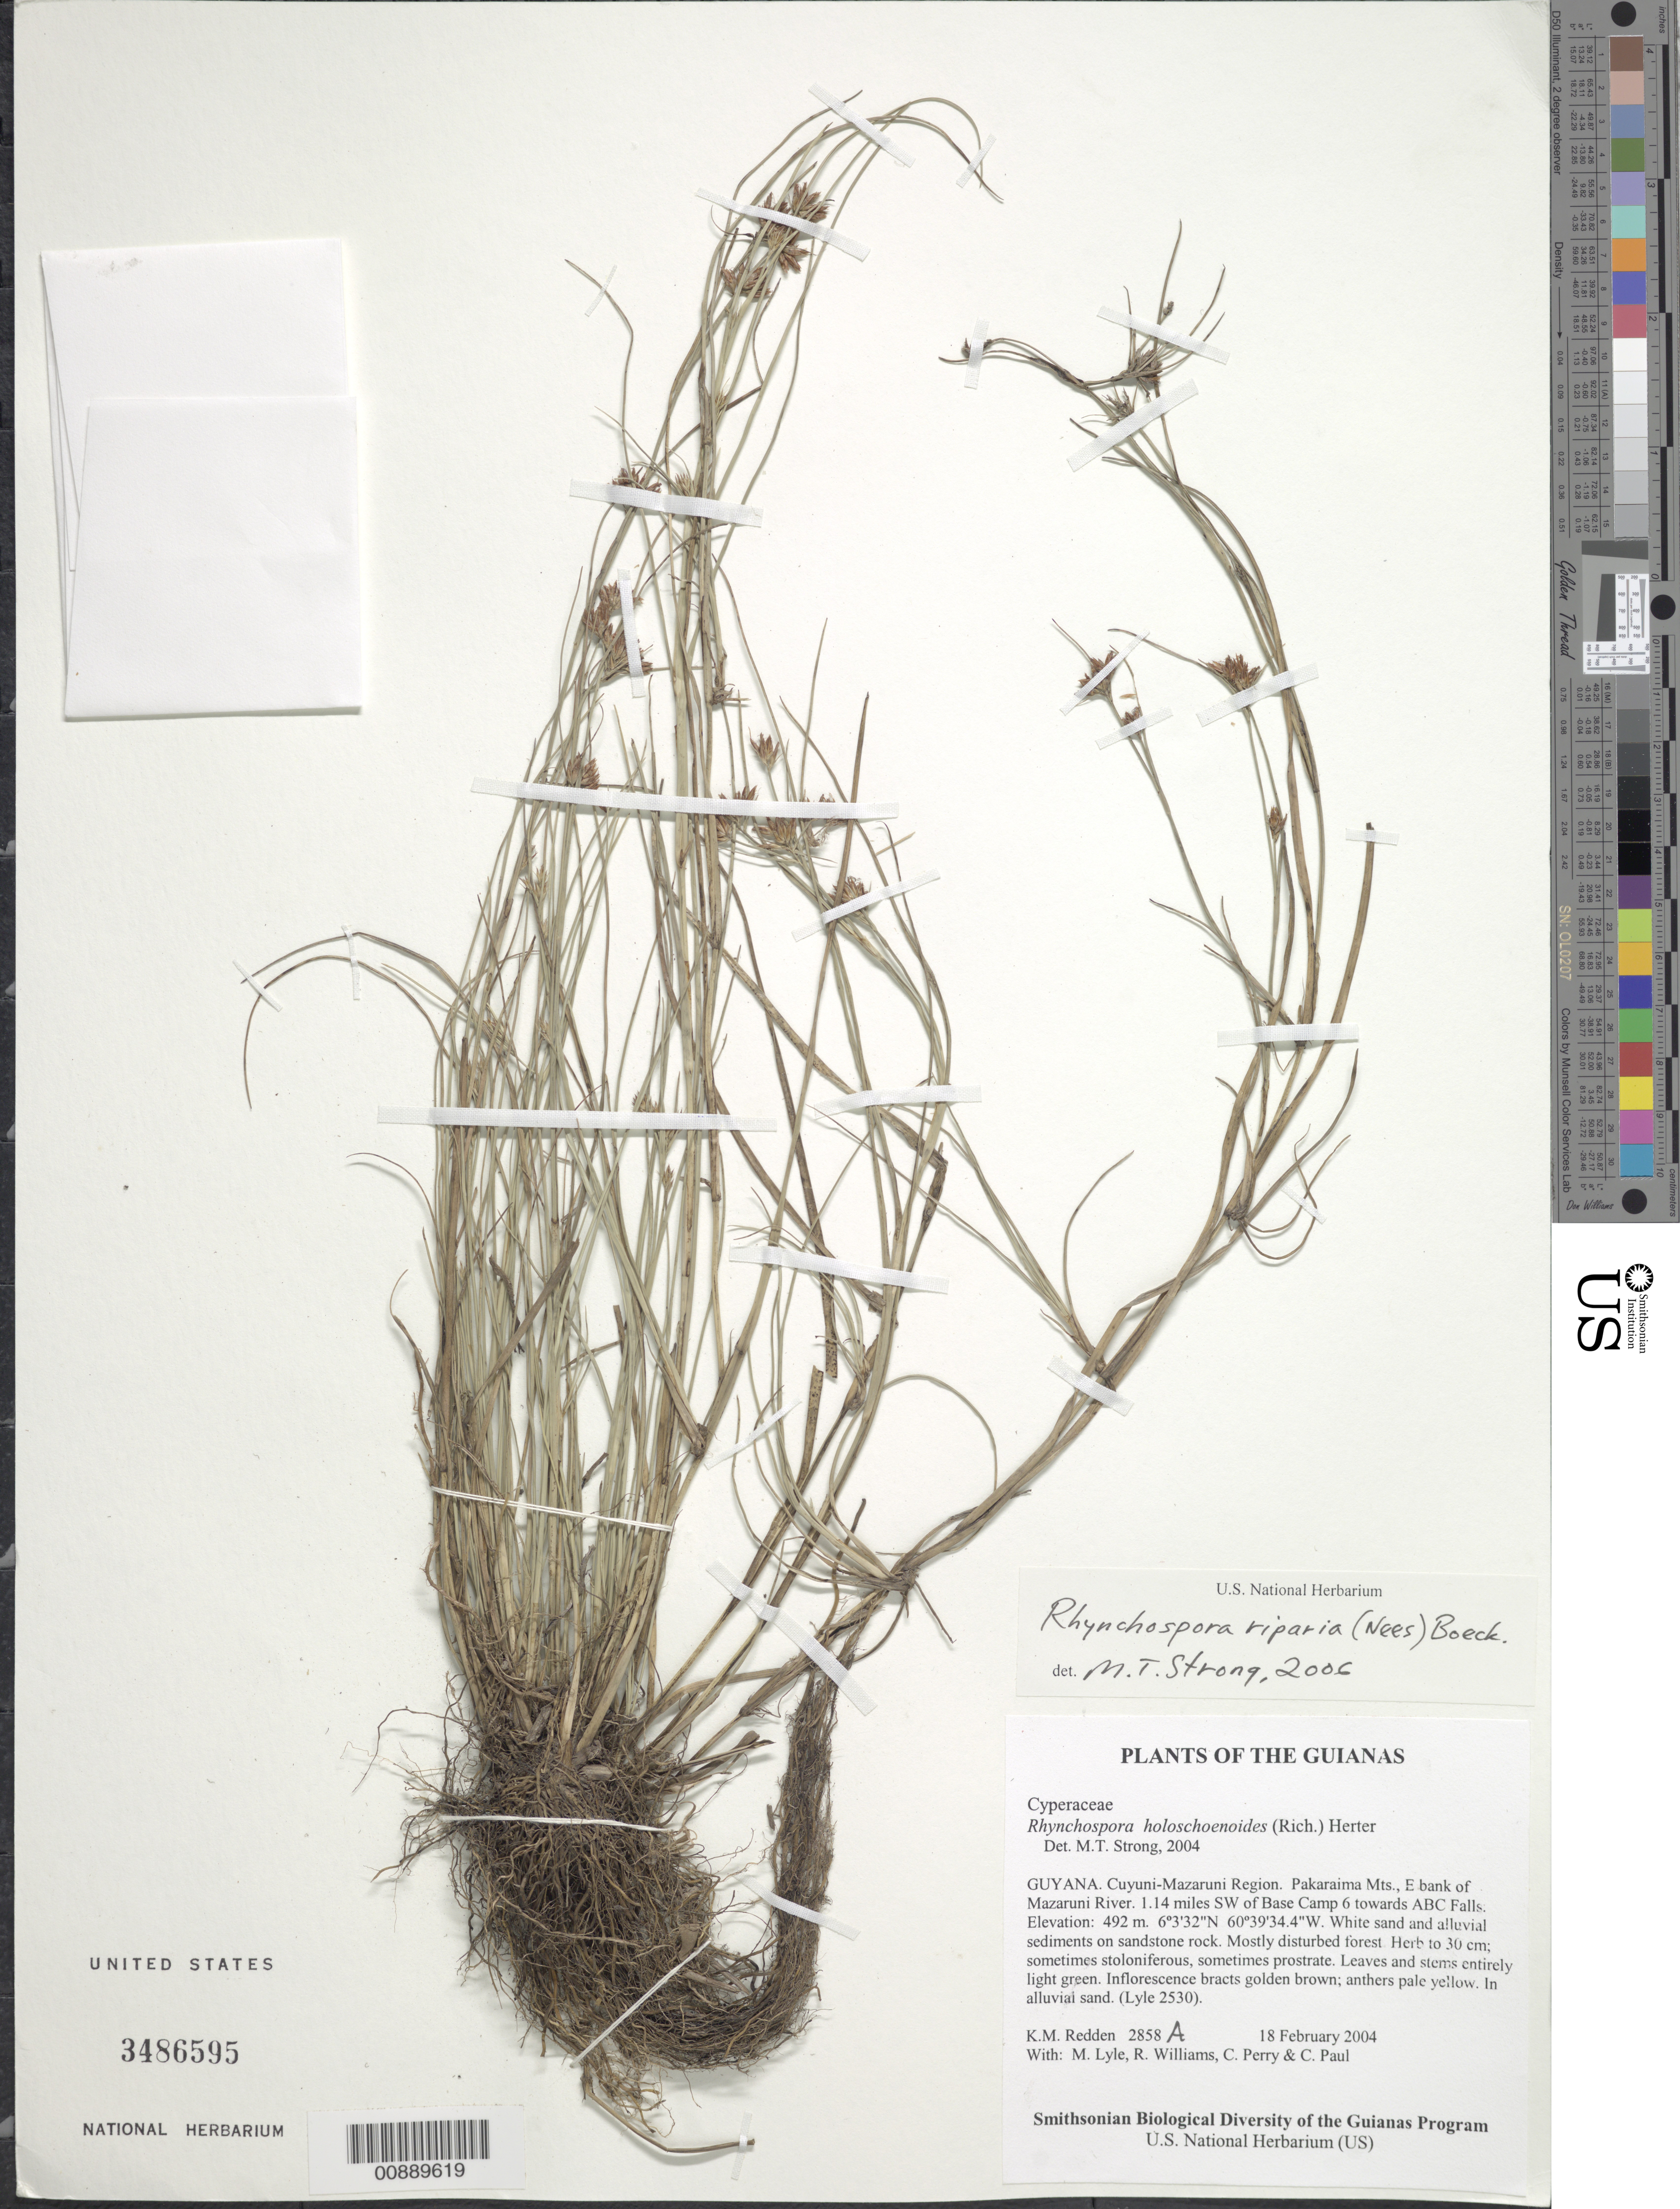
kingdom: Plantae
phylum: Tracheophyta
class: Liliopsida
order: Poales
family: Cyperaceae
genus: Rhynchospora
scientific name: Rhynchospora riparia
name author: (Nees) Boeckeler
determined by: Strong, M. T., (US), Smithsonian Institution - National Museum of Natural History (UNITED STATES)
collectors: K. M. Redden, M. Lyle, R. Williams, C. Perry & C. Paul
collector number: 2858 A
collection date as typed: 18 February 2004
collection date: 2004-02-18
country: Guyana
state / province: Cuyuni-Mazaruni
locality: Pakaraima Mts., E bank of Mazaruni River. 1.14 miles SW of Base Camp 6 towards ABC Falls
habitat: White sand and alluvial sediments on sandstone rock. Mostly disturbed forest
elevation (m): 492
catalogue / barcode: US 3486595